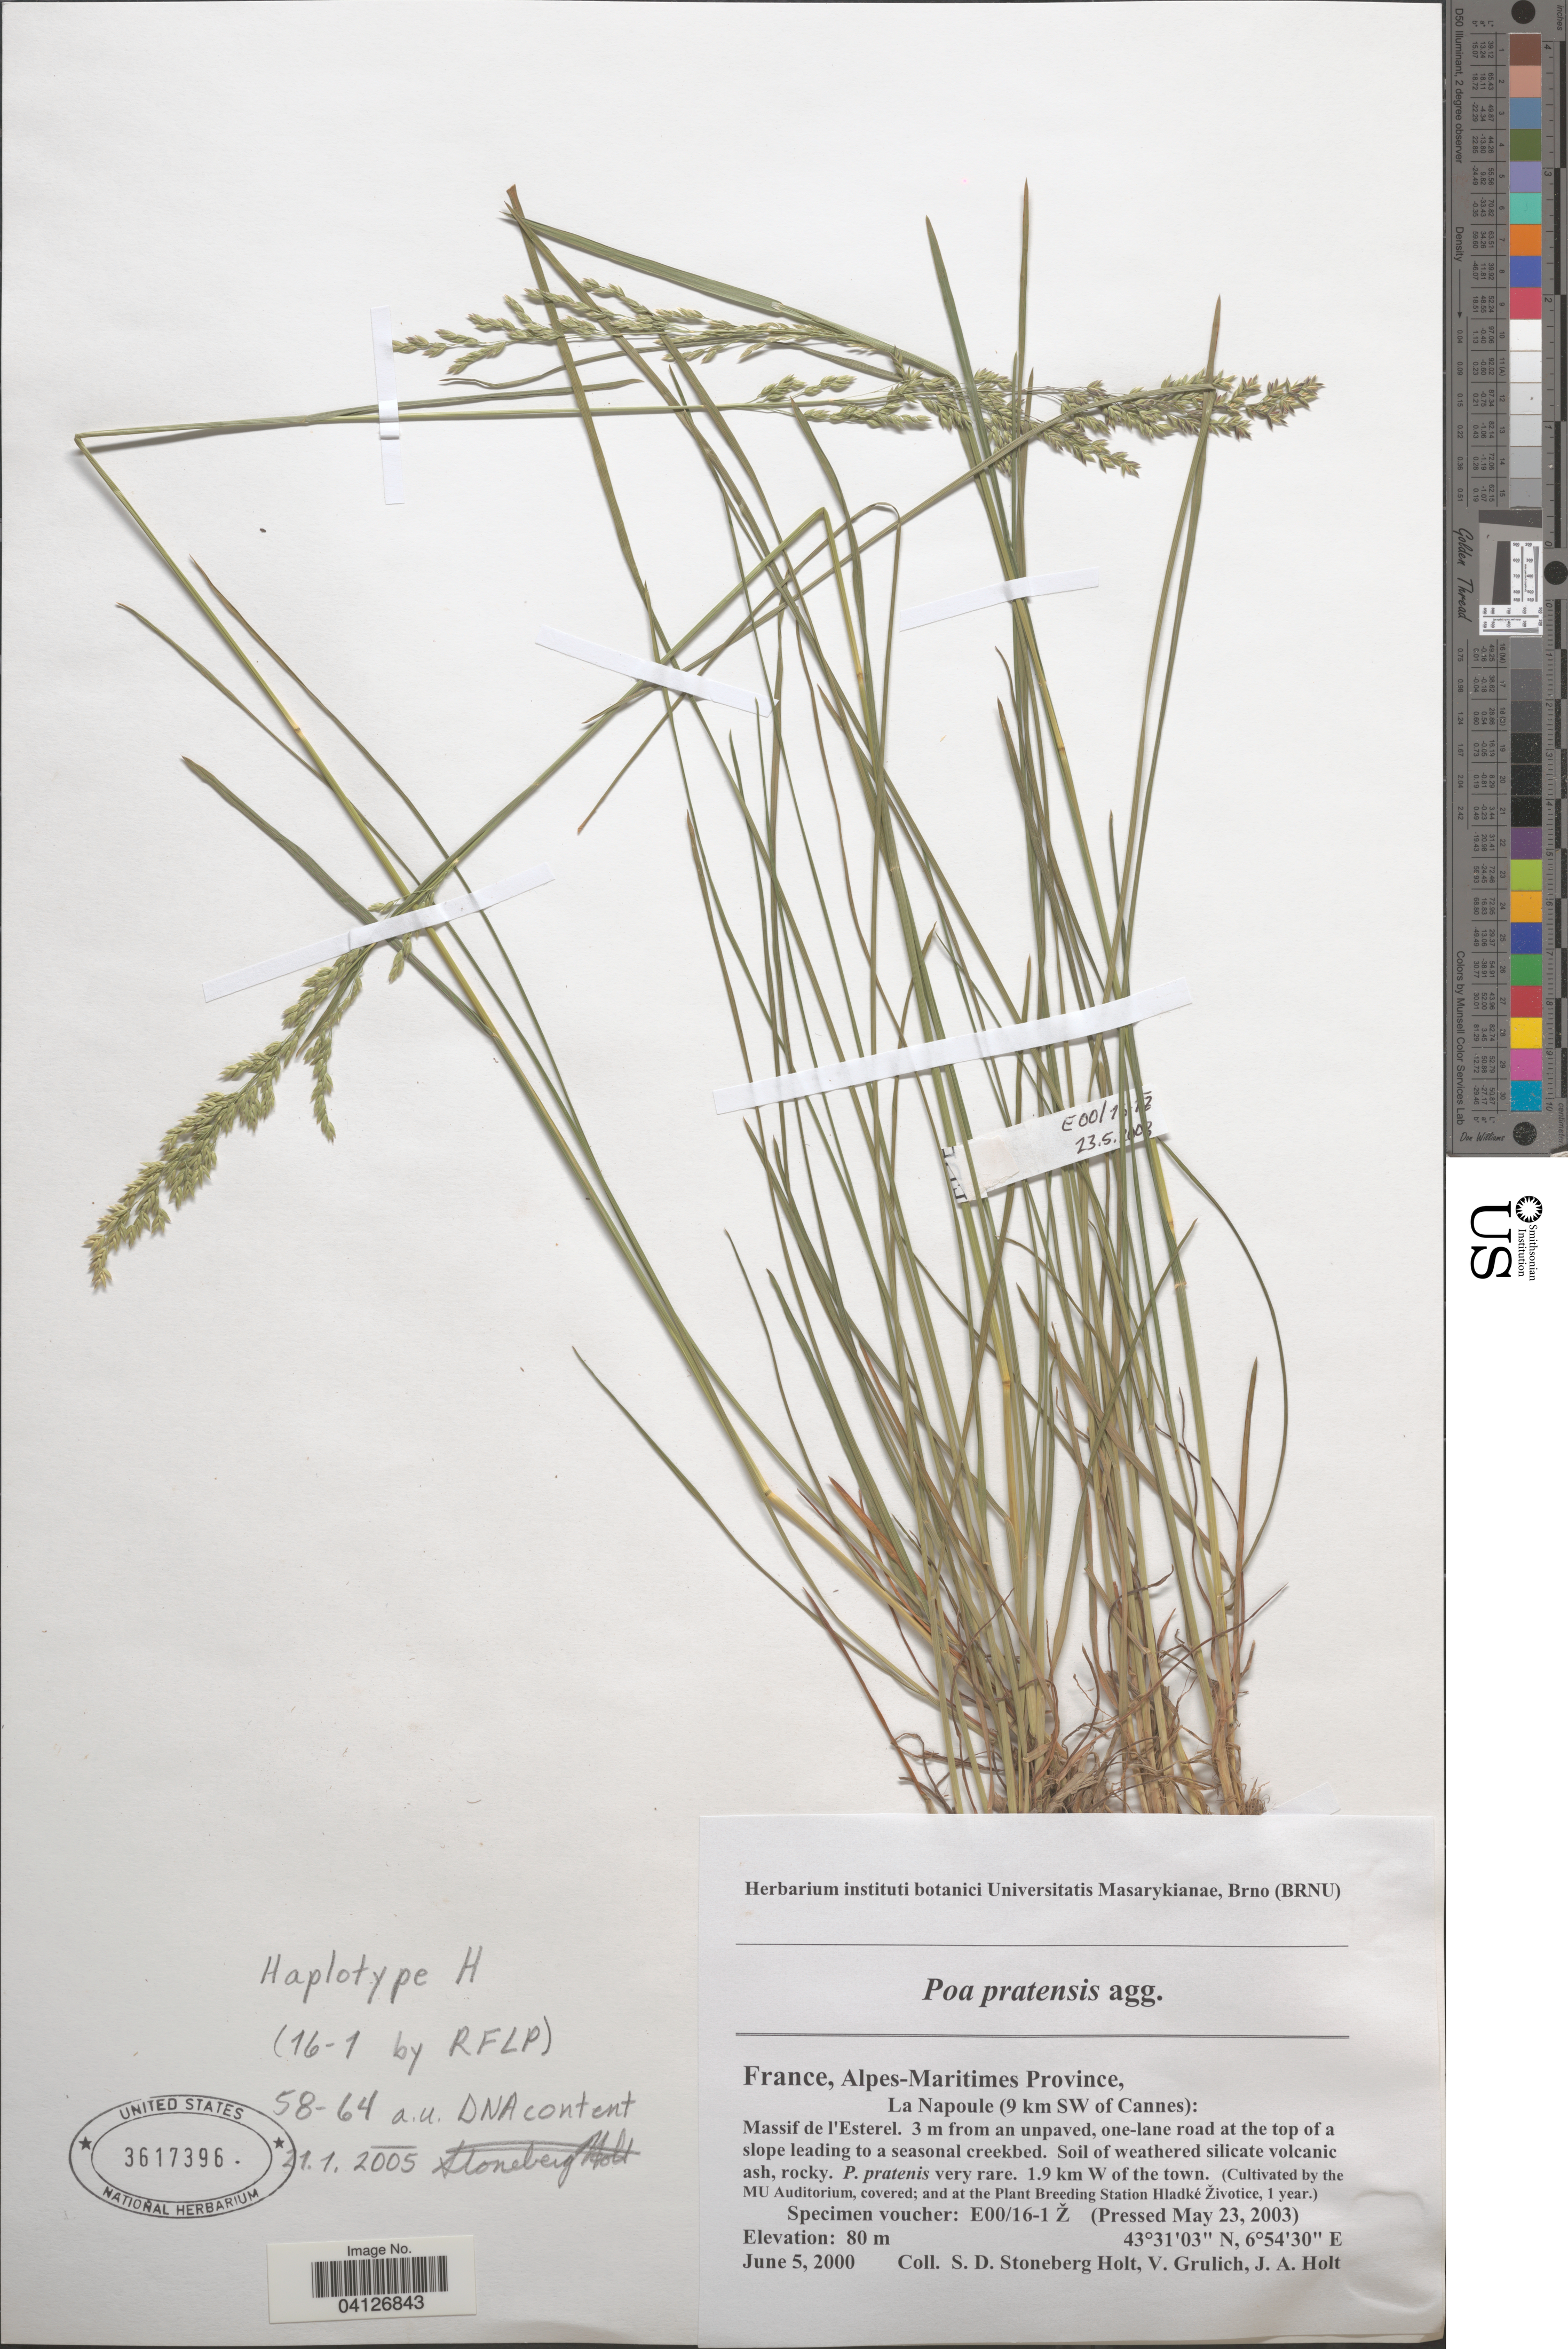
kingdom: Plantae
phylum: Tracheophyta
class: Liliopsida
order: Poales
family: Poaceae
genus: Poa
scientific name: Poa pratensis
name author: L.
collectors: Ex herb. instituti botanici Universitatis Masarykianae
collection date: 2003-05-23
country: Czechia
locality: By the MU Auditorium, covered; and at the Plant Breeding Station Hladké Životice, 1 year.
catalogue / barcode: US 3617396